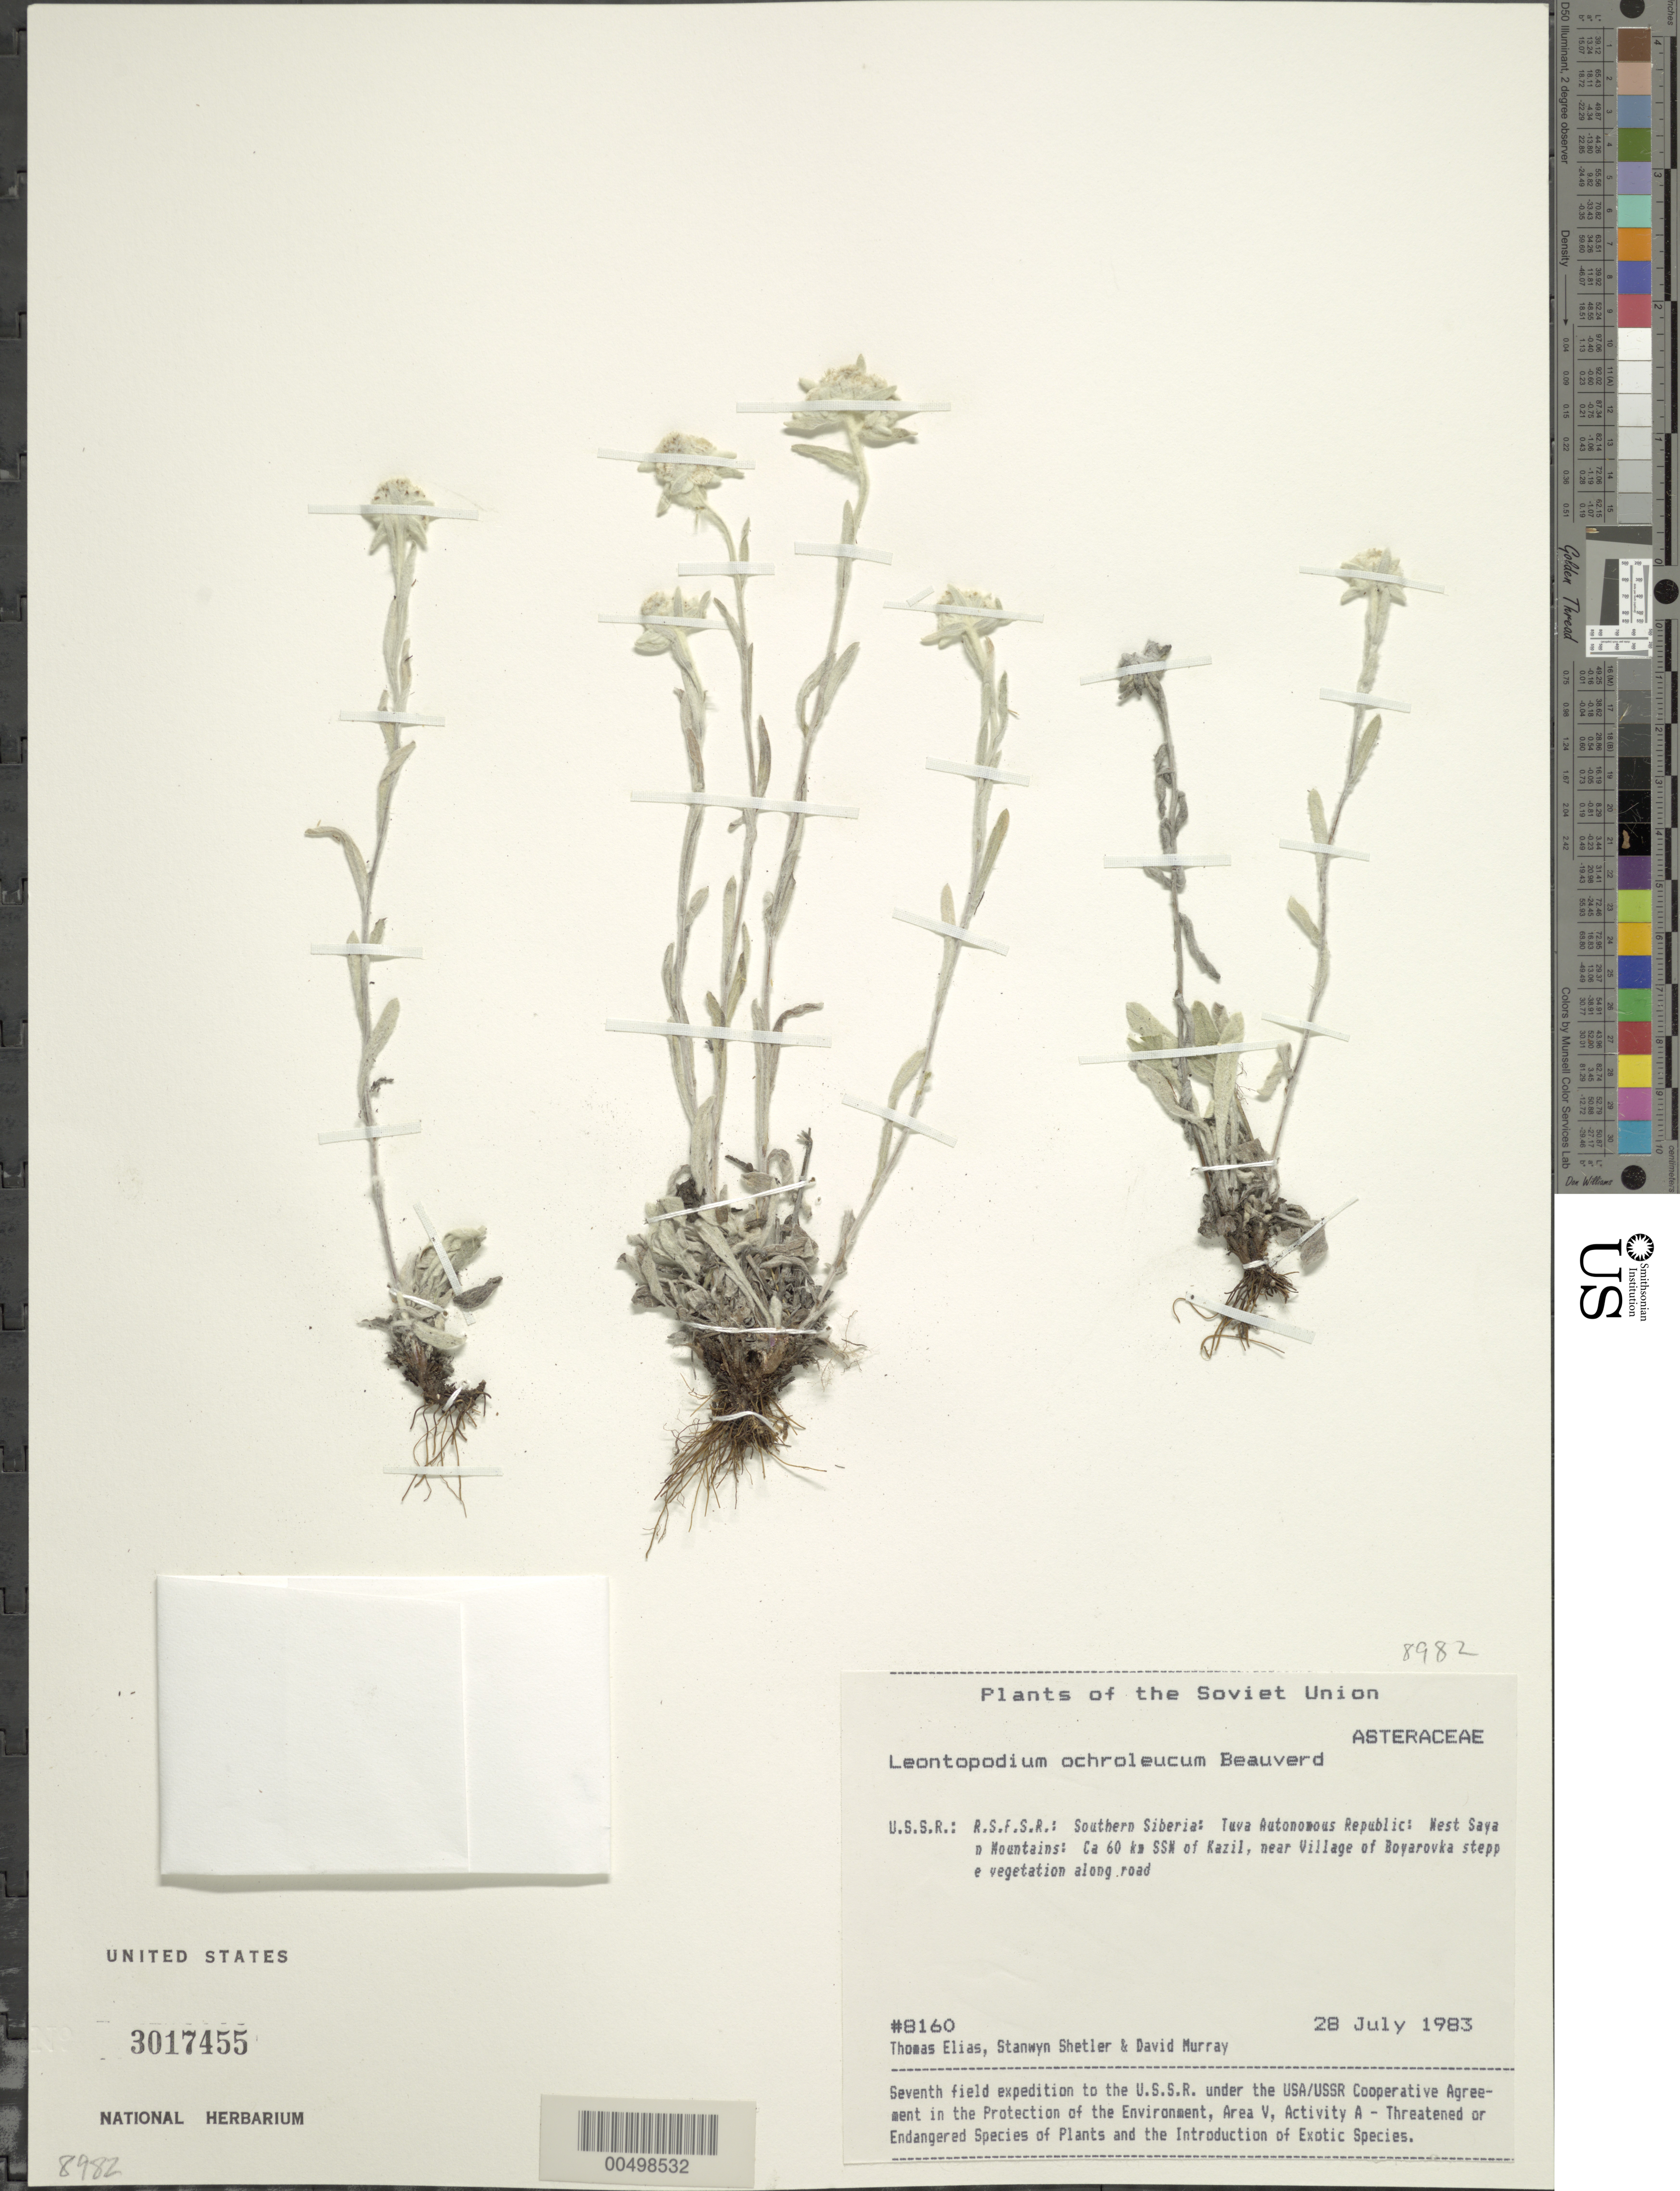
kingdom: Plantae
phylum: Tracheophyta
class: Magnoliopsida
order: Asterales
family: Asteraceae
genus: Leontopodium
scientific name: Leontopodium ochroleucum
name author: Beauverd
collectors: T. Elias, S. Shetler & D. F. Murray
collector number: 8160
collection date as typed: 28 Jul 1983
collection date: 1983-07-28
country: Russian Federation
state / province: Tuva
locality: West Sayan Mountains, ca. 60 km SSN of Kazil [Kyzyl], near Village of Boyarovka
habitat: steppe vegetation along road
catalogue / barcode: US 3017455